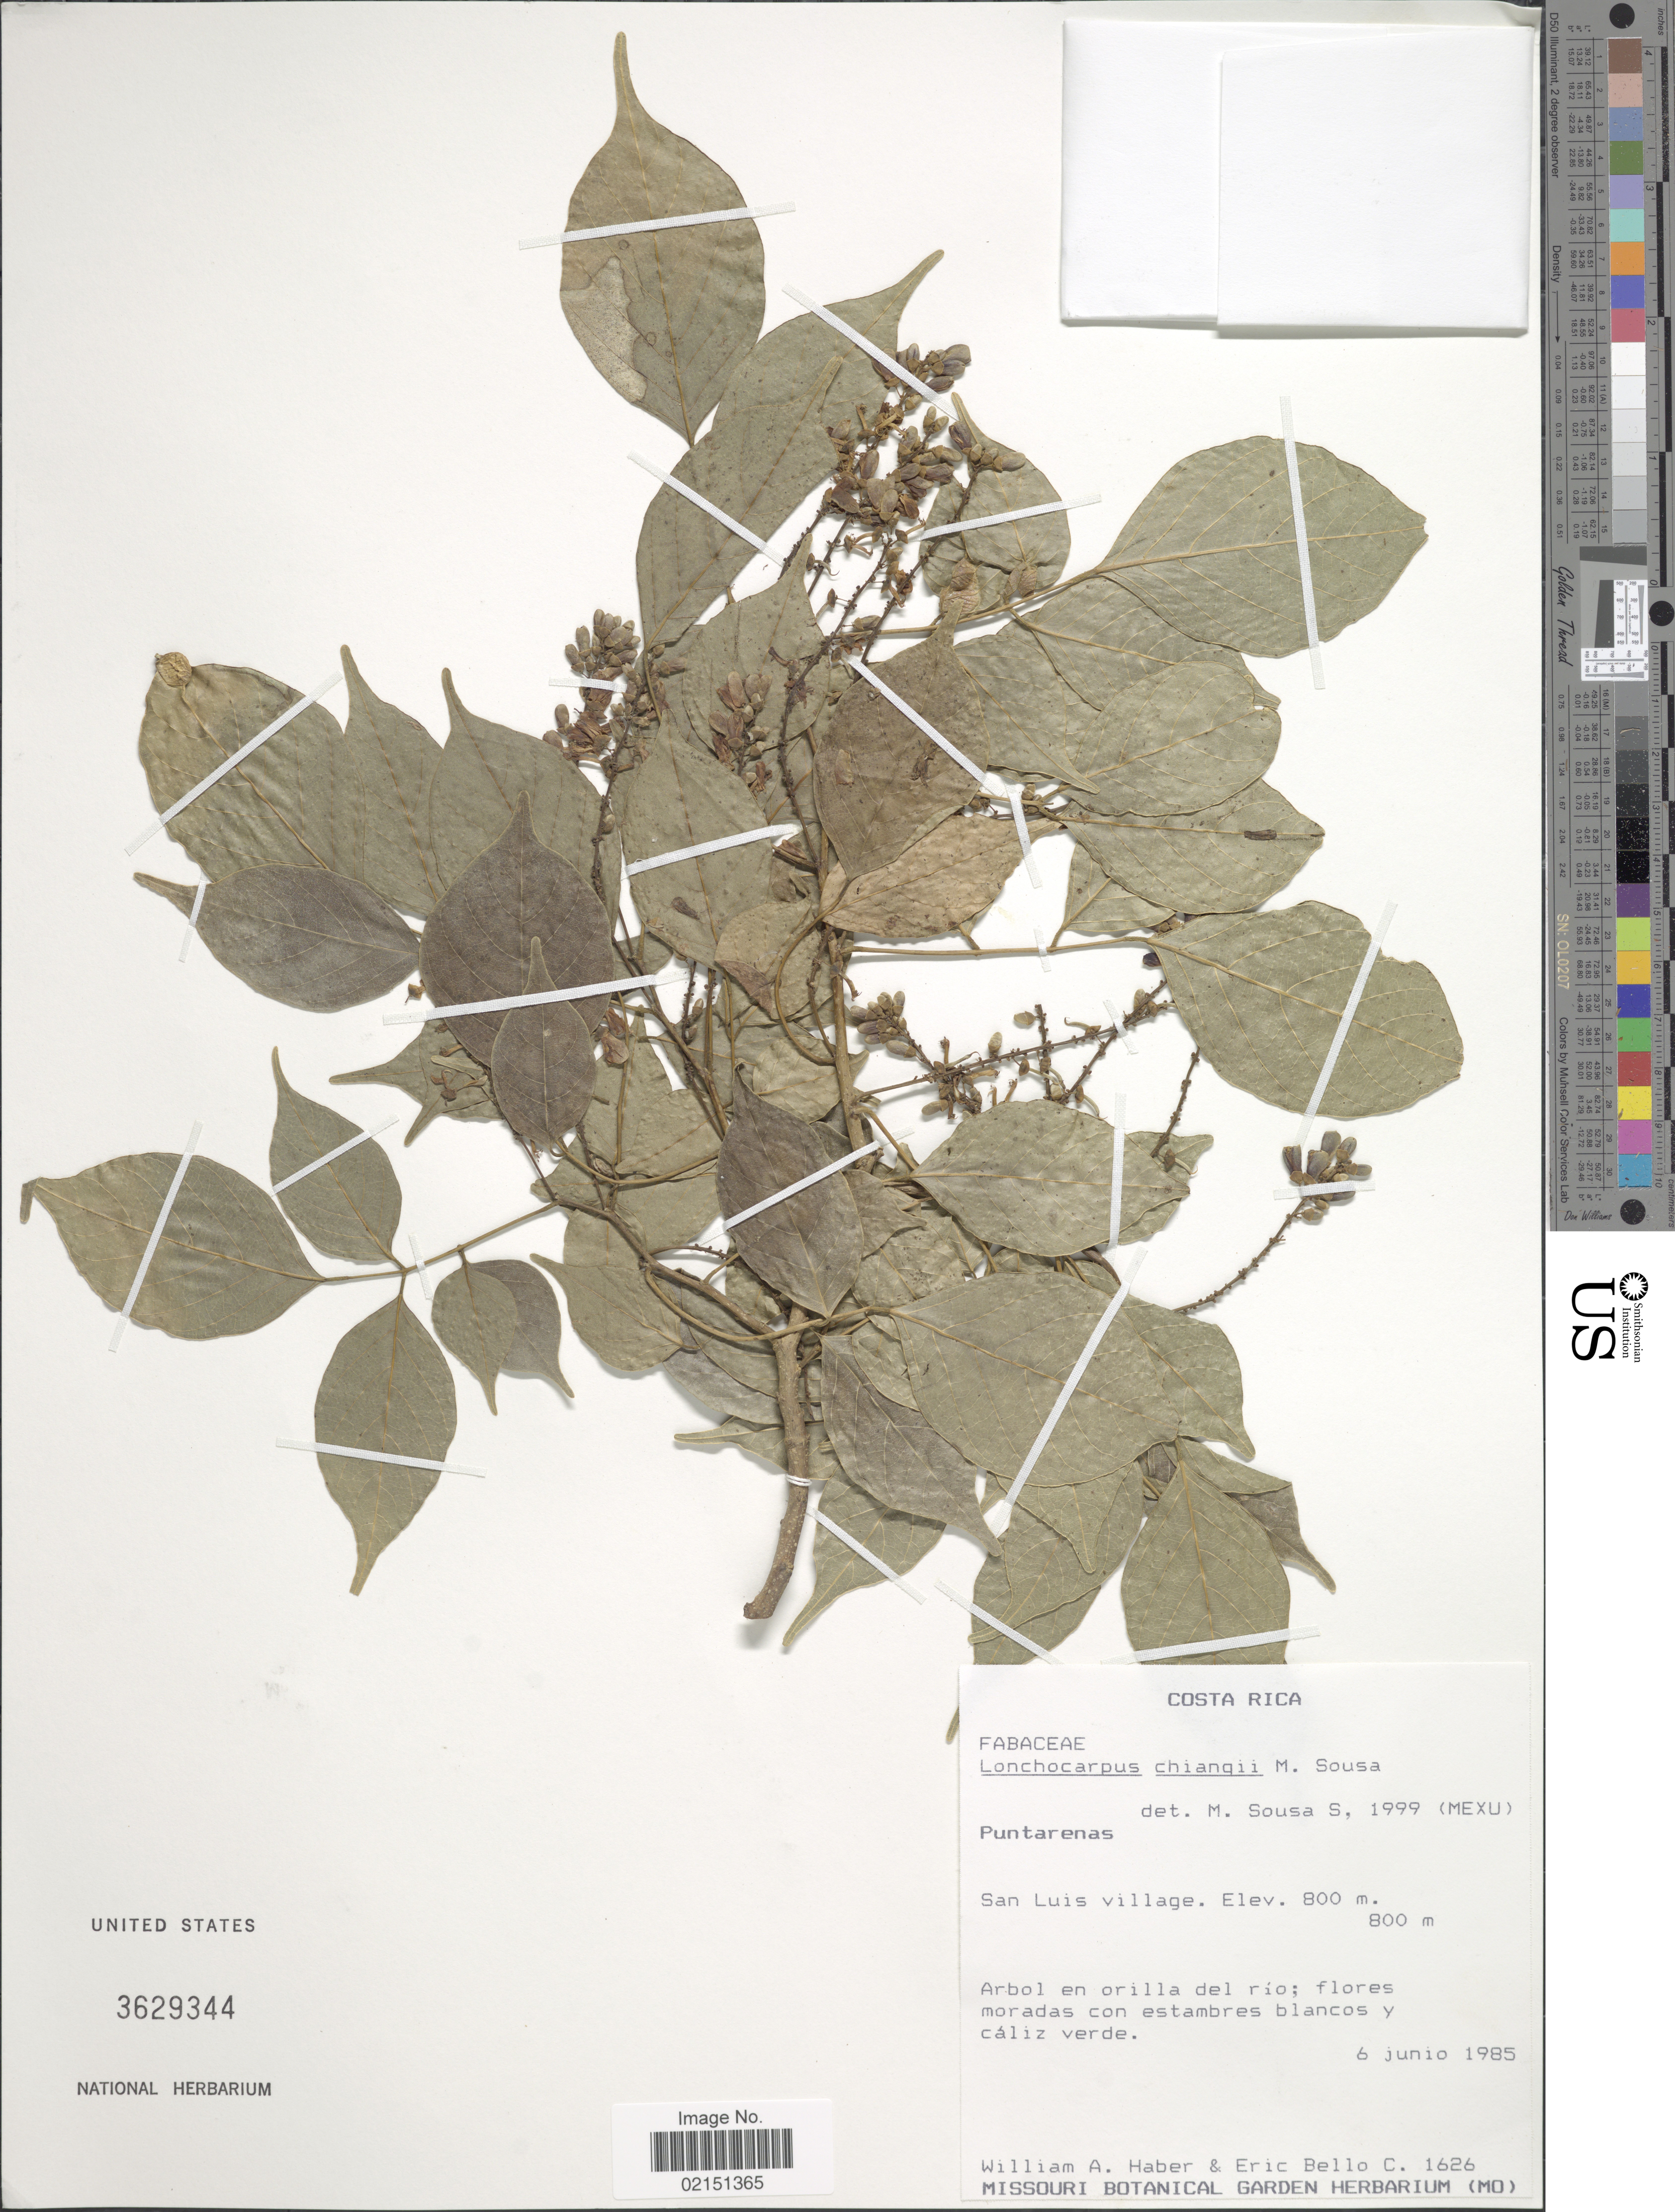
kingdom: Plantae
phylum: Tracheophyta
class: Magnoliopsida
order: Fabales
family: Fabaceae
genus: Lonchocarpus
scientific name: Lonchocarpus chiangii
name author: M. Sousa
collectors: W. A. Haber & E. Bello C.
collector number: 1626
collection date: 1985-06-06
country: Costa Rica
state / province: Puntarenas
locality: San Luis village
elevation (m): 800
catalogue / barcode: US 3629344